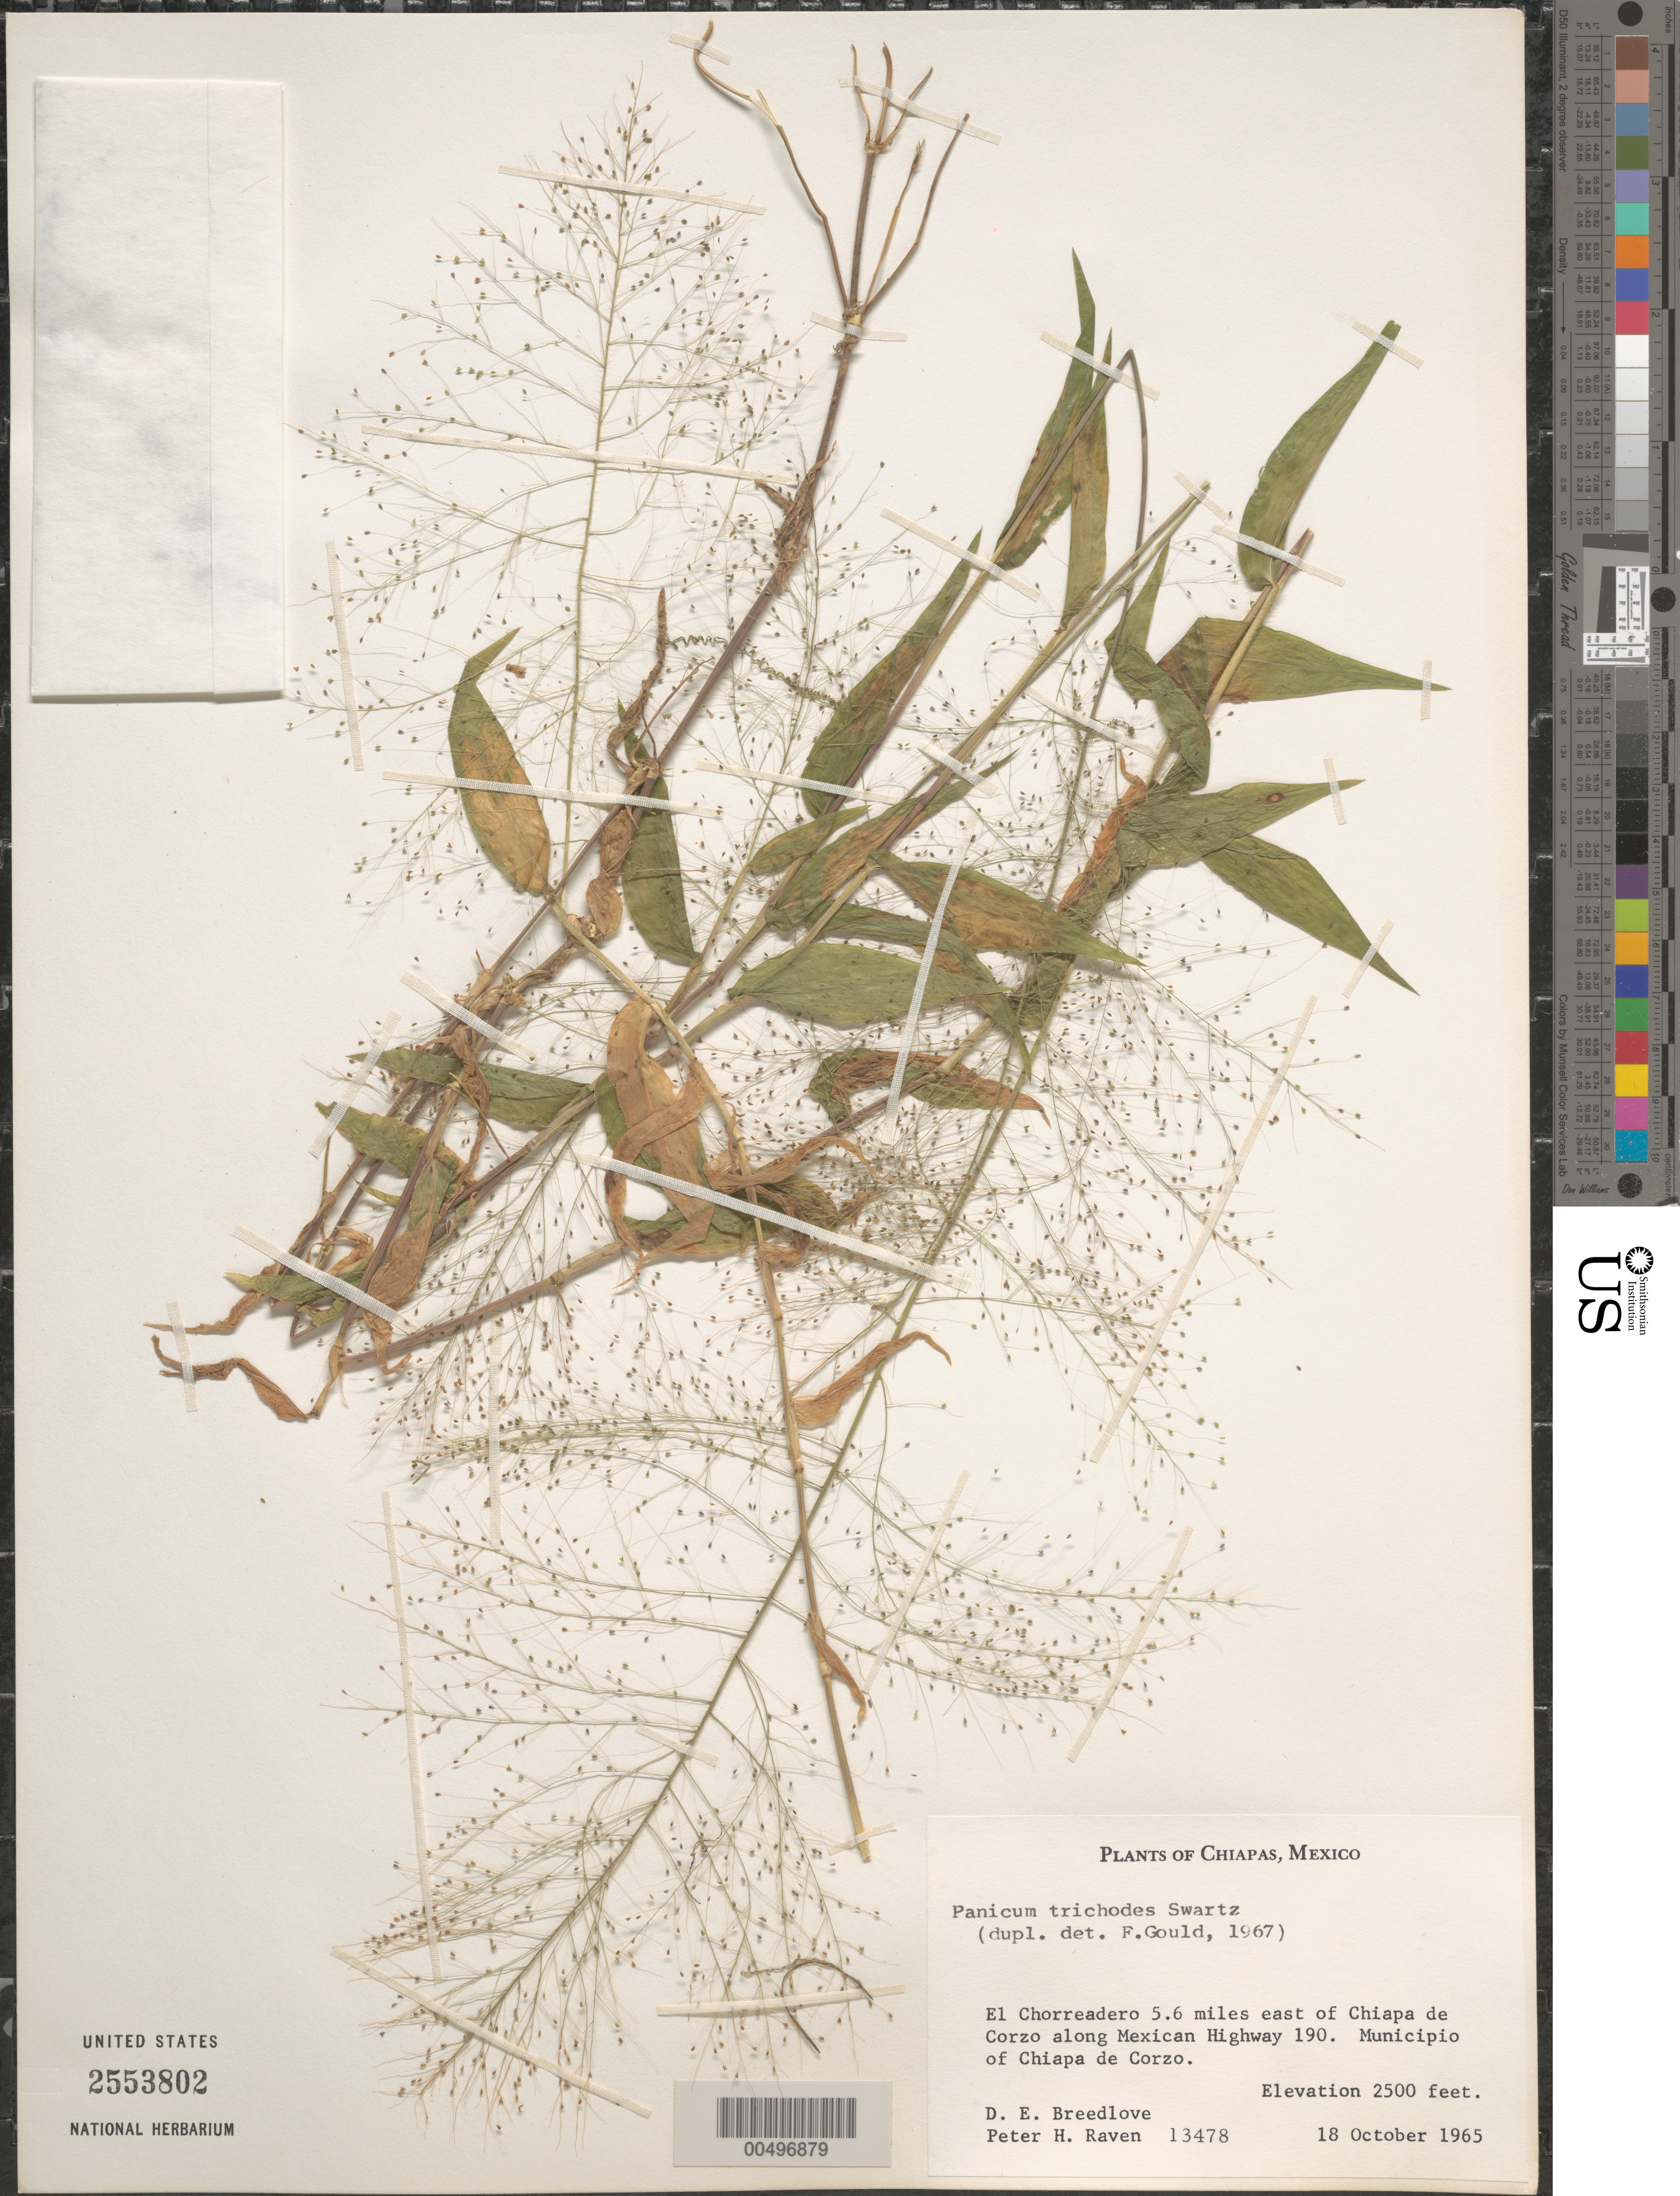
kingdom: Plantae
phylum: Tracheophyta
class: Liliopsida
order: Poales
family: Poaceae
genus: Panicum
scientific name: Panicum trichoides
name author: Sw.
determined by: Gould, F.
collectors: D. E. Breedlove & P. H. Raven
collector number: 13478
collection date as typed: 18 Oct 1965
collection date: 1965-10-18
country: Mexico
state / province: Chiapas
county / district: Chiapa de Corzo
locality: El Chorreadero 5.6 mi E of Chiapa de Corzo along Mexican Hwy 190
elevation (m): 762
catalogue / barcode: US 2553802